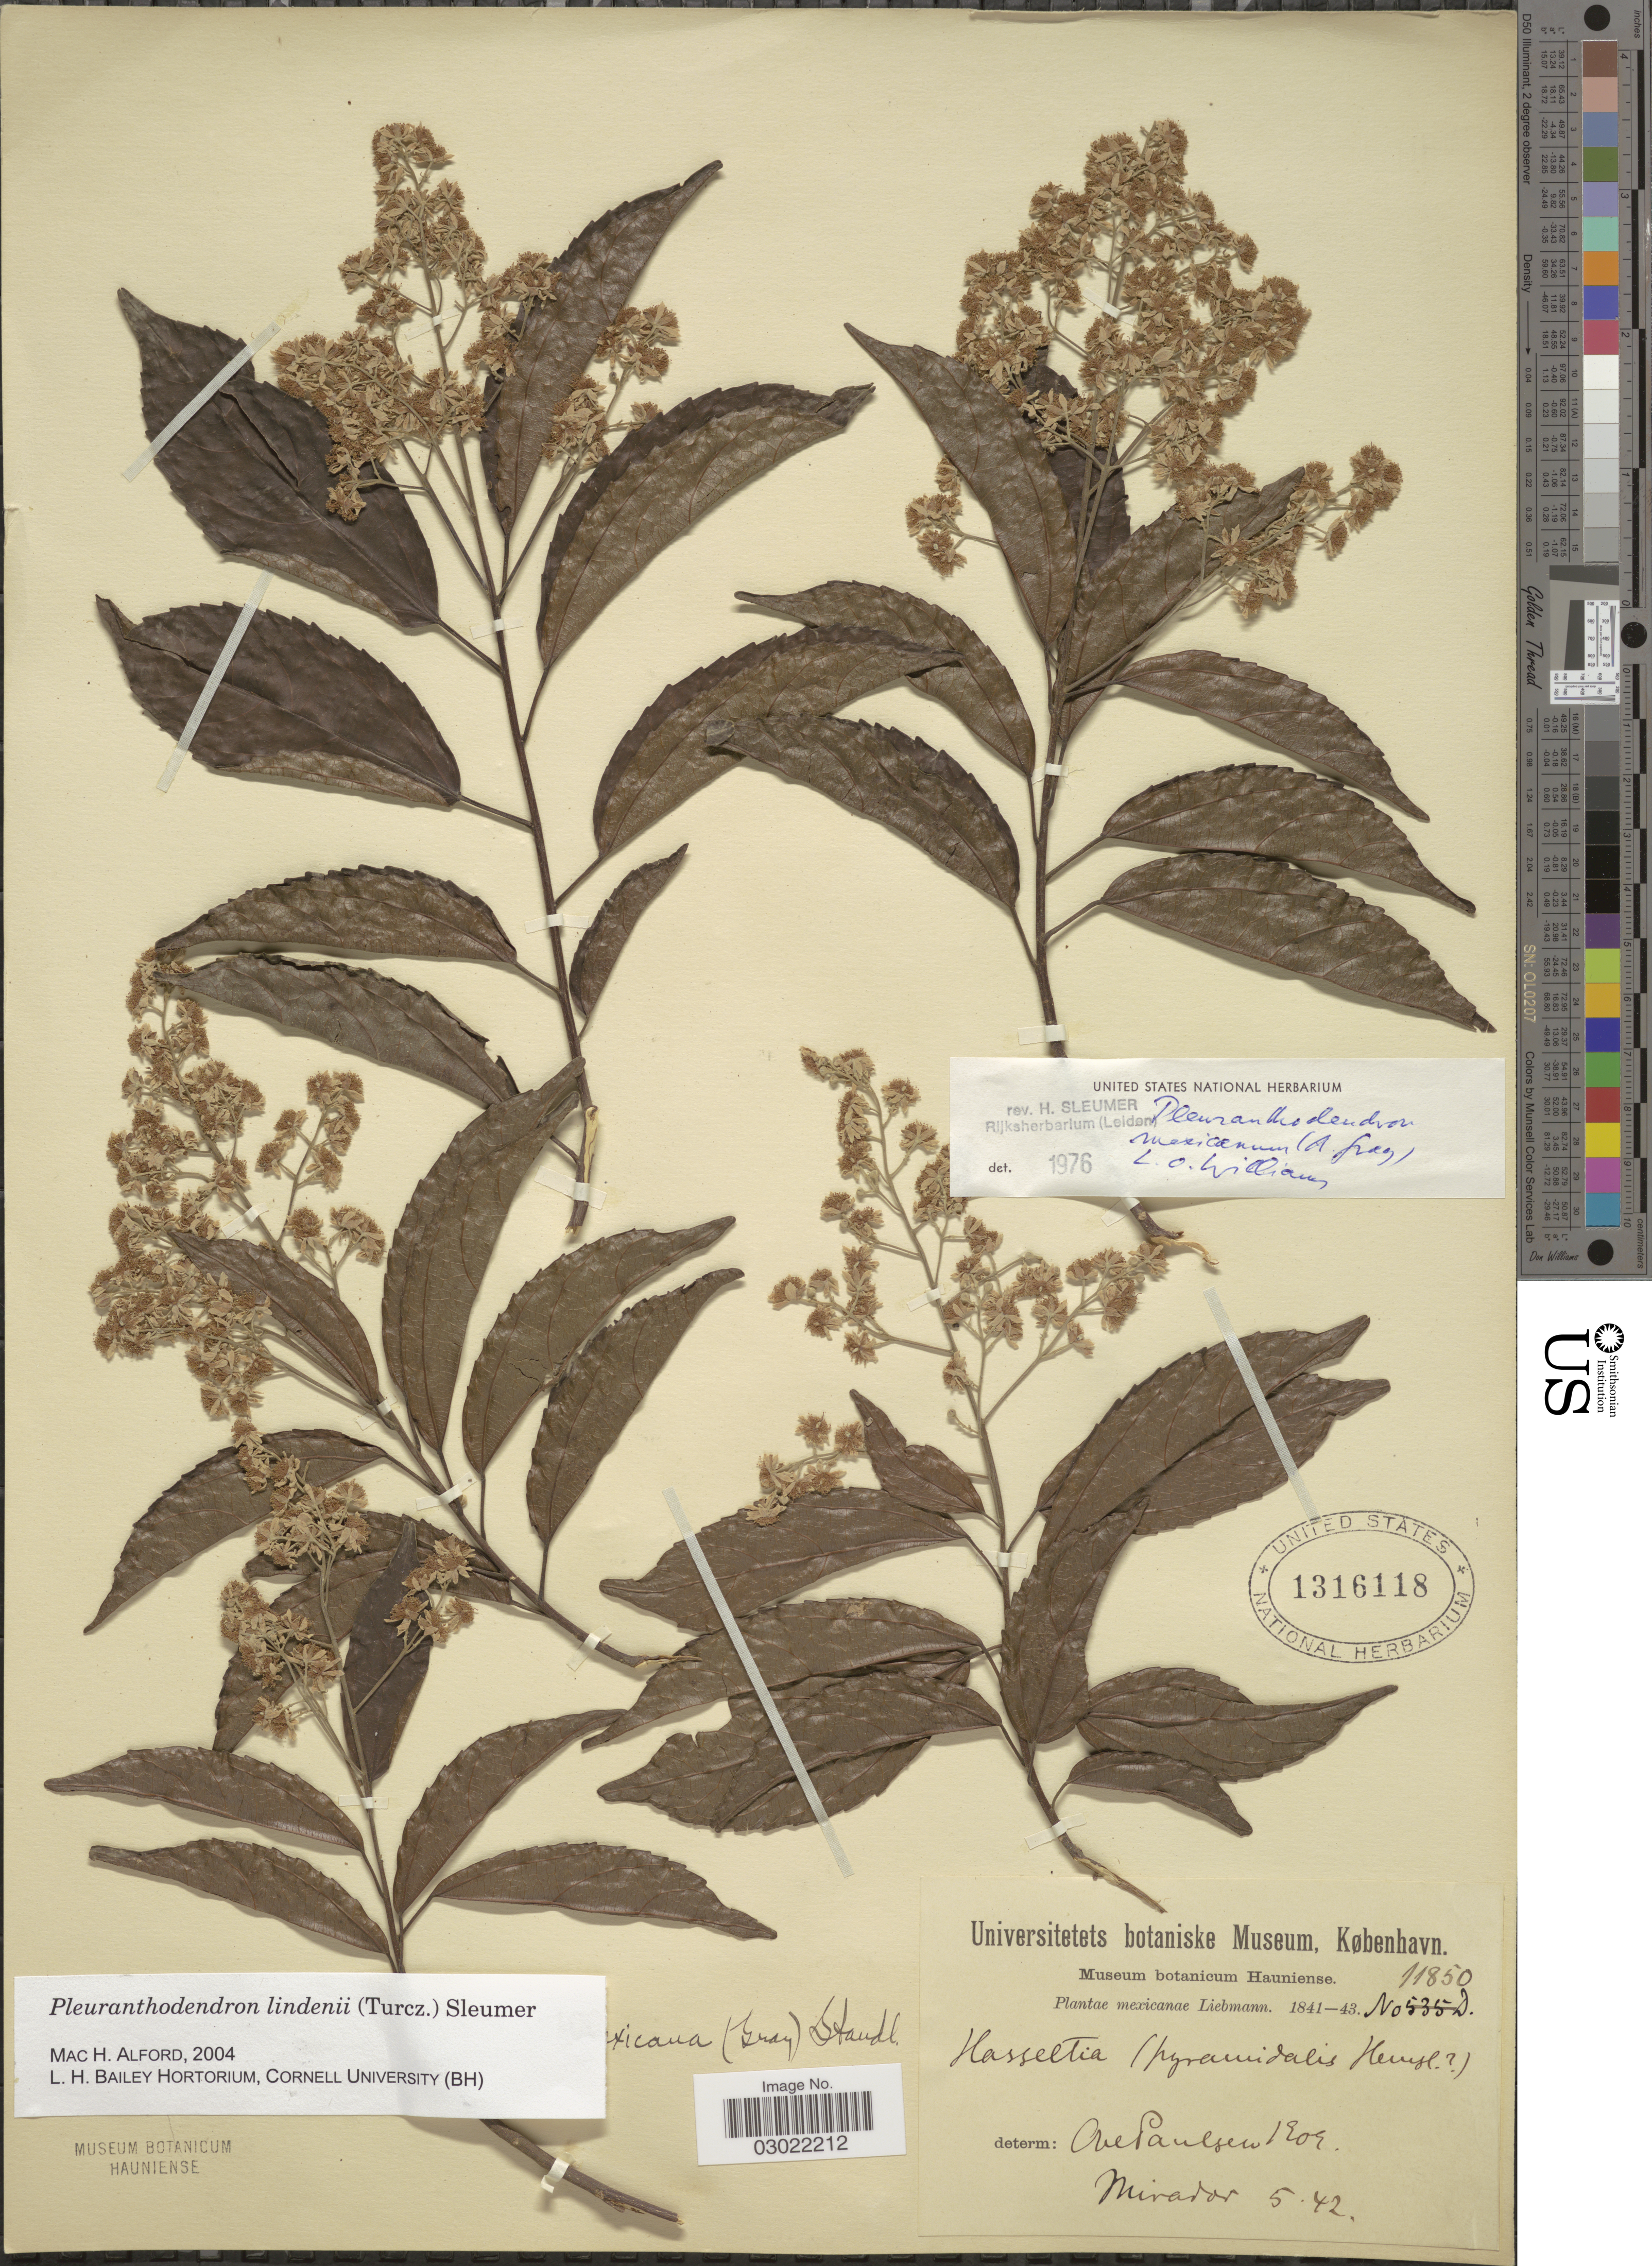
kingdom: Plantae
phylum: Tracheophyta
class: Magnoliopsida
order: Malpighiales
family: Salicaceae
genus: Pleuranthodendron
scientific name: Pleuranthodendron lindenii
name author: (Turcz.) Sleumer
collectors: Liebmann, --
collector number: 11850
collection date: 1842-05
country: Mexico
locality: Mexicanae. Mirador.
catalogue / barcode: US 1316118